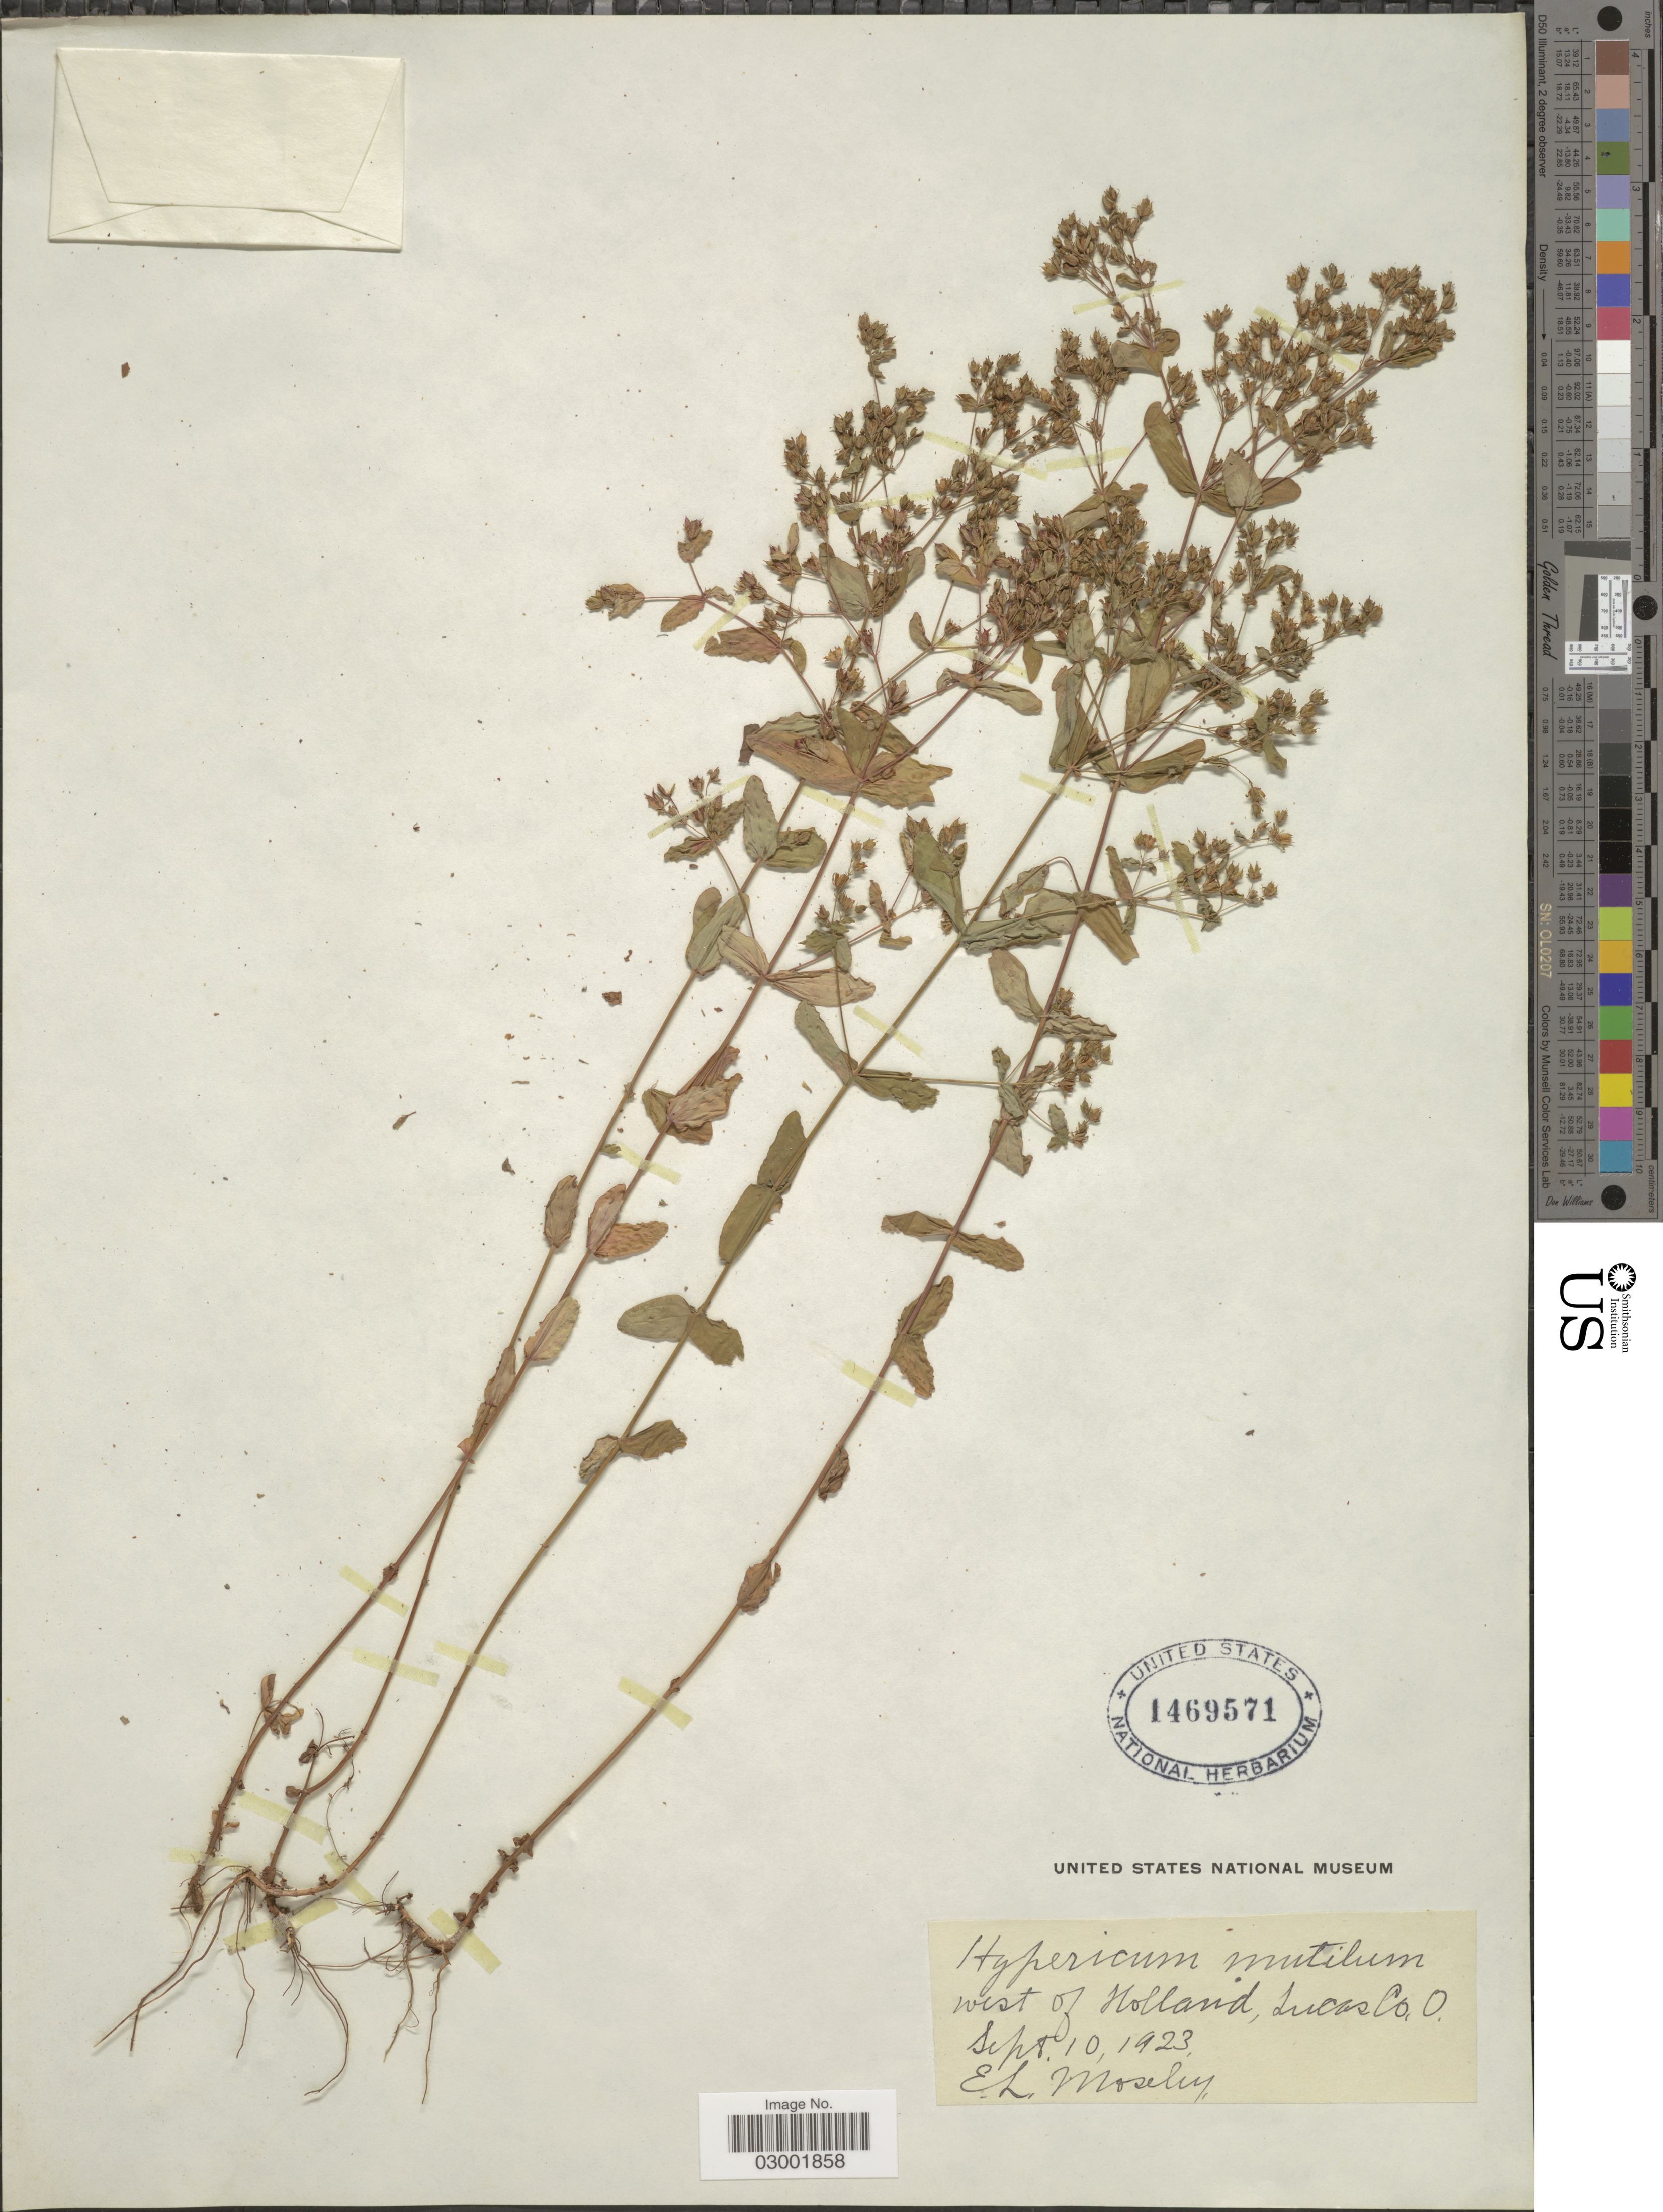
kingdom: Plantae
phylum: Tracheophyta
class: Magnoliopsida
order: Malpighiales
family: Hypericaceae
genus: Hypericum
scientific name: Hypericum mutilum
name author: L.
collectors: E. Moseley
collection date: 1923-09-10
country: United States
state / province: Ohio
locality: West of Holland, Lucas Co.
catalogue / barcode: US 1469571